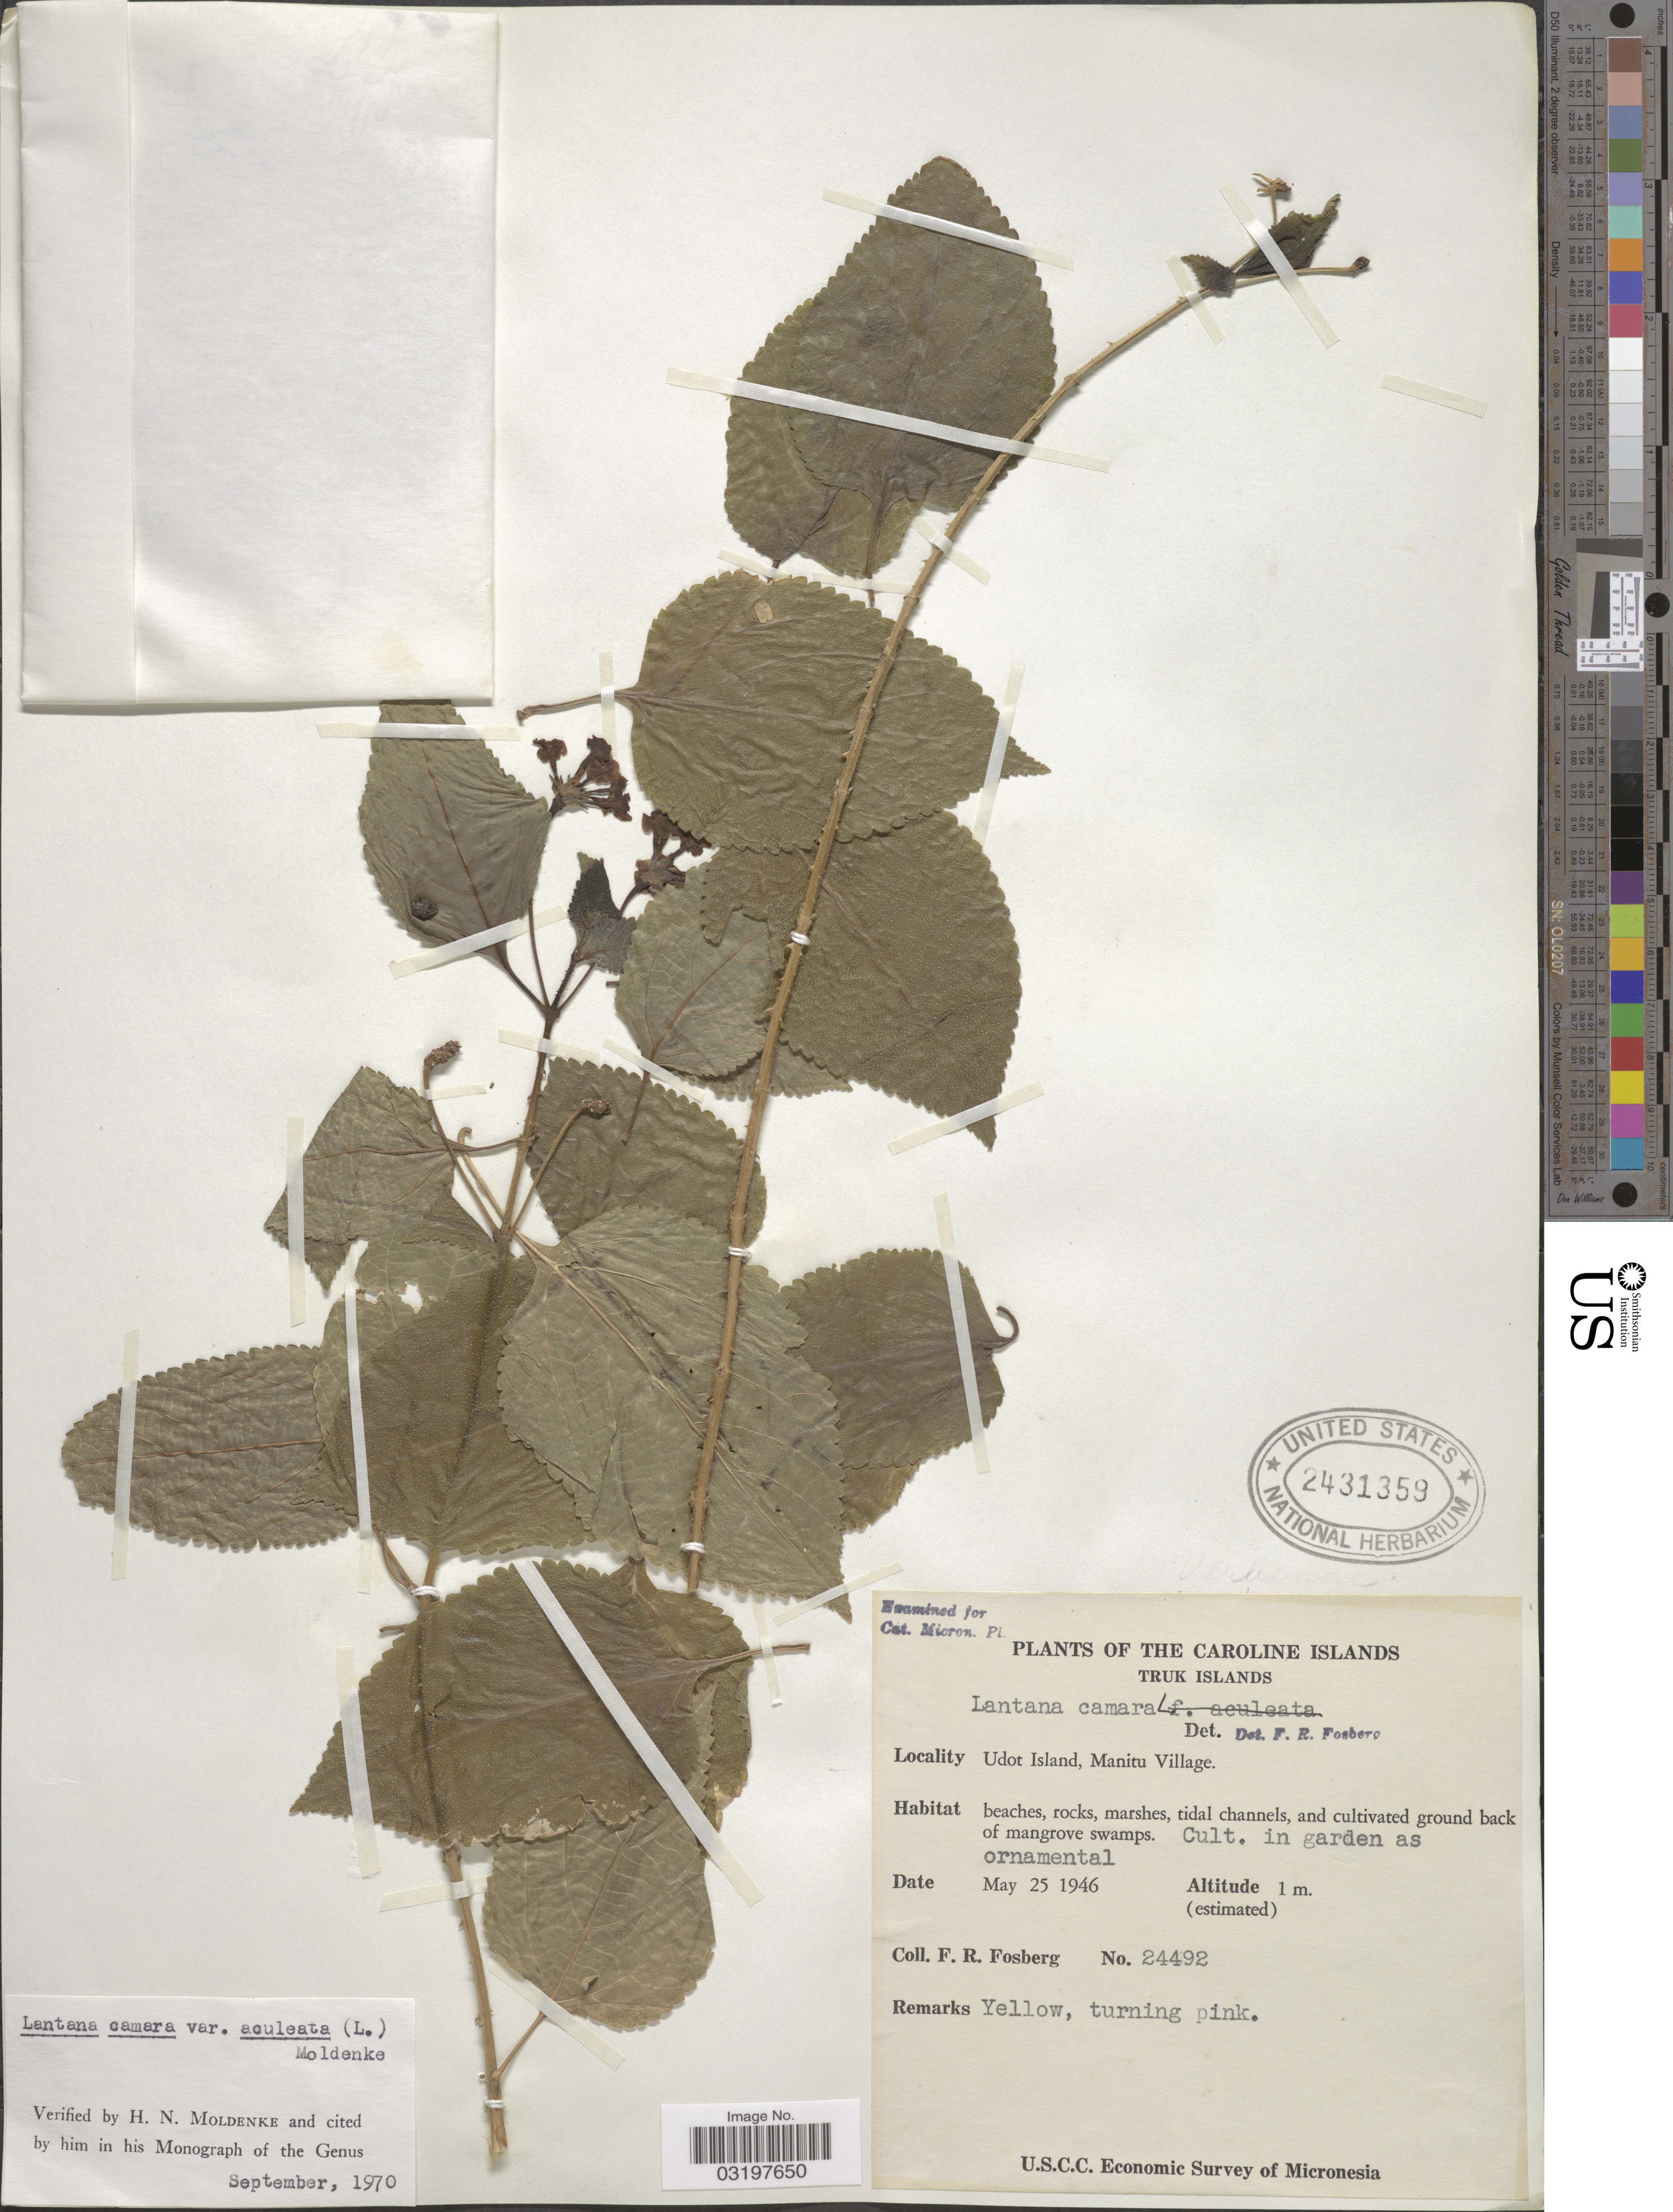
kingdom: Plantae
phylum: Tracheophyta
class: Magnoliopsida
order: Lamiales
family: Verbenaceae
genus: Lantana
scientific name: Lantana camara var. aculeata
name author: (L.) Moldenke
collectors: F. R. Fosberg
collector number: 24492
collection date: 1946-05-25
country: Micronesia, Federated States of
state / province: Truk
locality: The Caroline Islands. Truk Islands. Udot Island, Manitu Village.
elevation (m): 1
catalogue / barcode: US 2431359